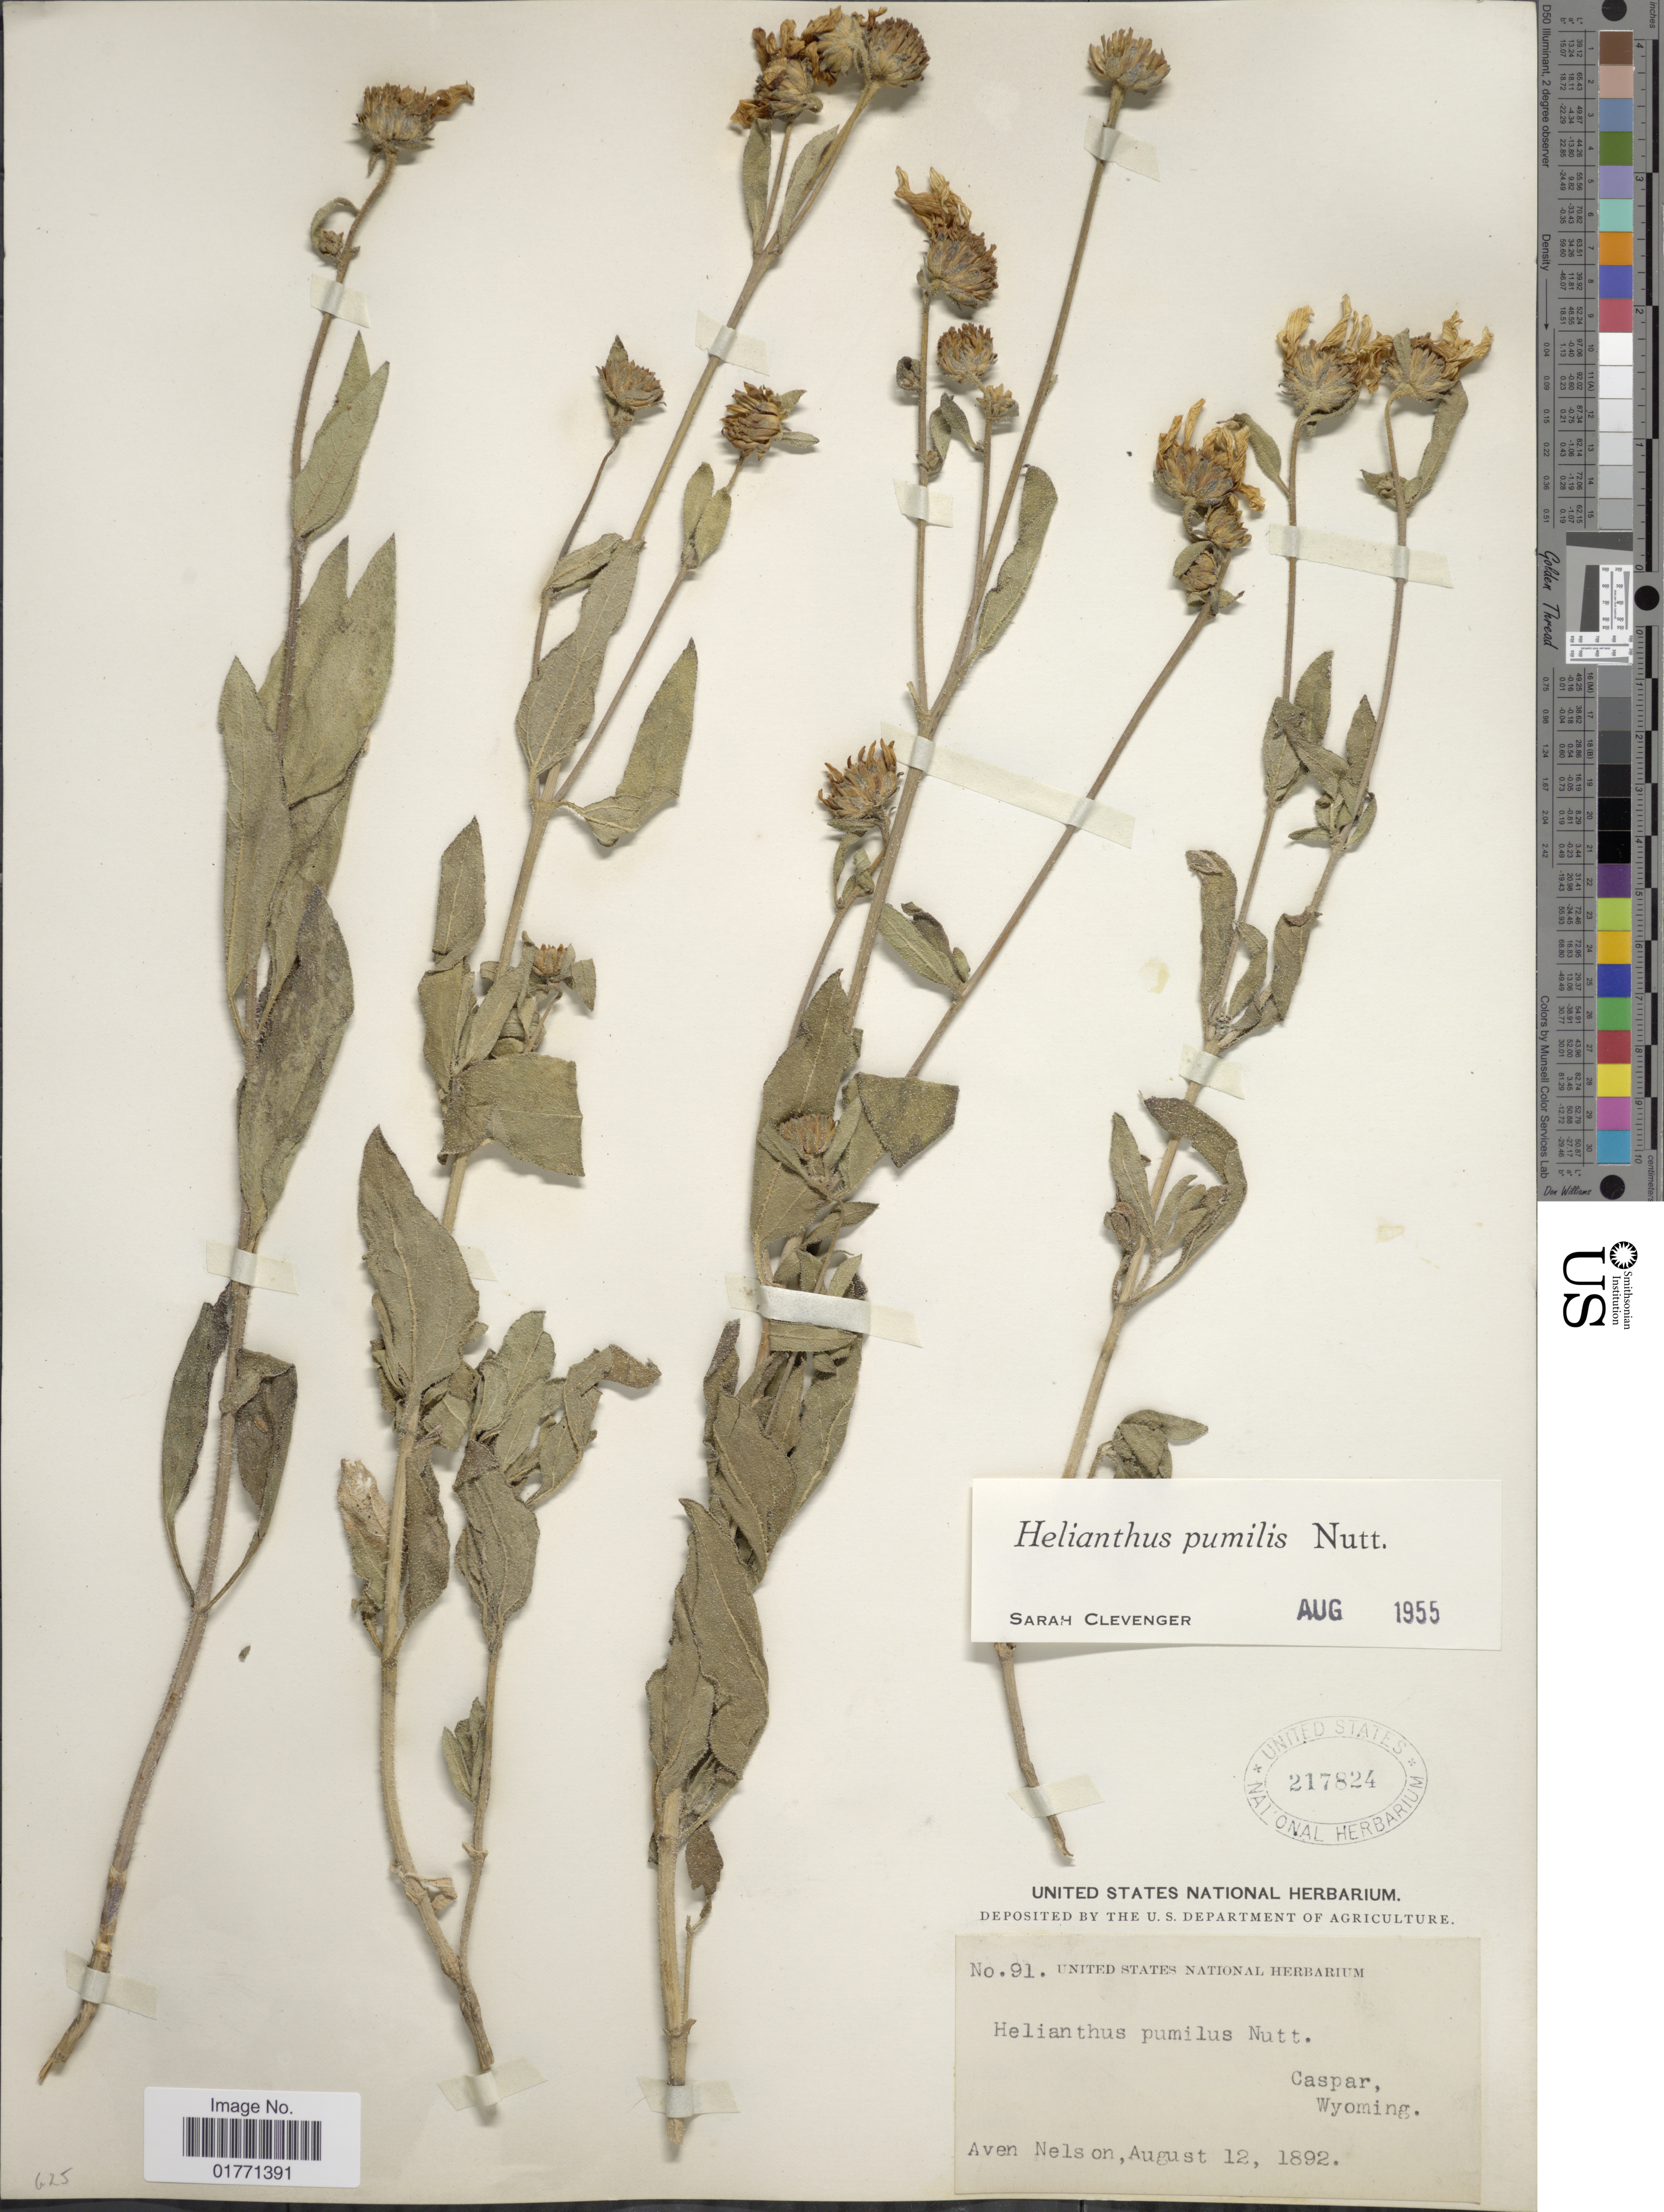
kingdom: Plantae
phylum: Tracheophyta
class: Magnoliopsida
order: Asterales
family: Asteraceae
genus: Helianthus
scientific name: Helianthus pumilis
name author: Nutt.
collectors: A. Nelson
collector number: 91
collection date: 1892-08-12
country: United States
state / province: Wyoming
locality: Caspar.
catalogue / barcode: US 217824